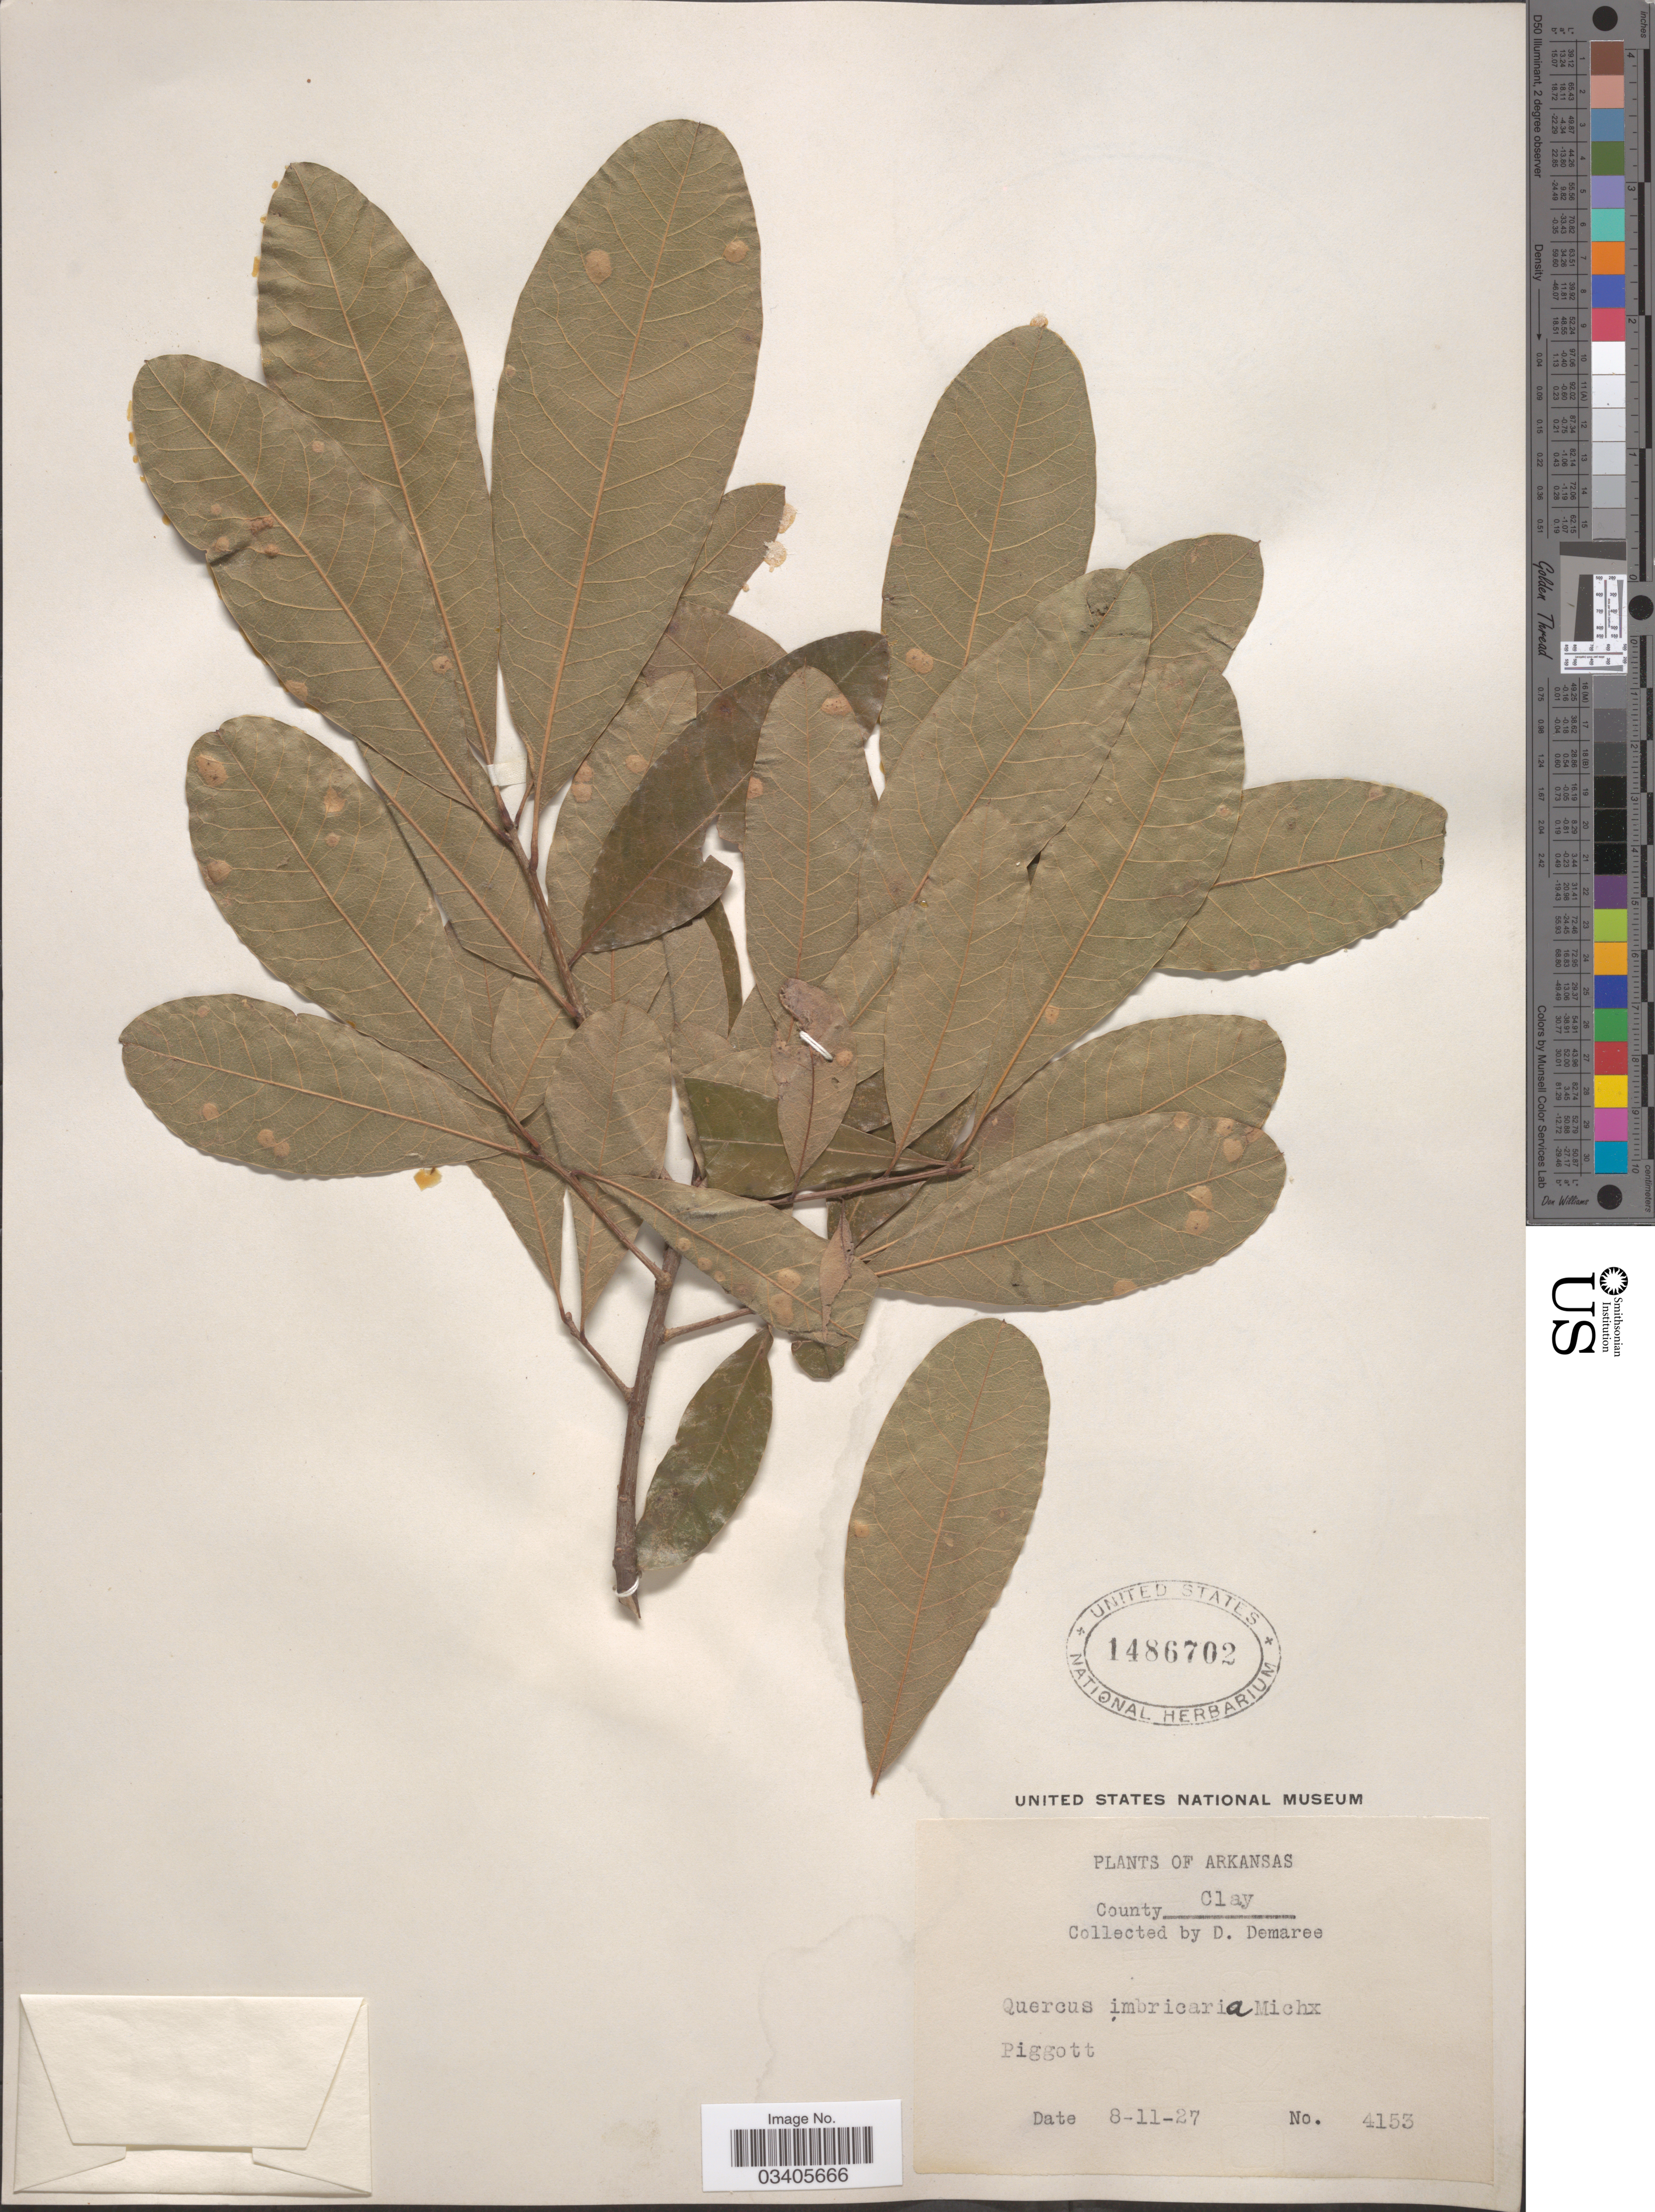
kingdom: Plantae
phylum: Tracheophyta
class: Magnoliopsida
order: Fagales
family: Fagaceae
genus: Quercus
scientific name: Quercus imbricaria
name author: Michx.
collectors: D. Demaree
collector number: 4153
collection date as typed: Transcribed d/m/y: 11/8/27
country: United States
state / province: Arkansas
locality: County Clay. Piggott.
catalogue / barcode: US 1486702